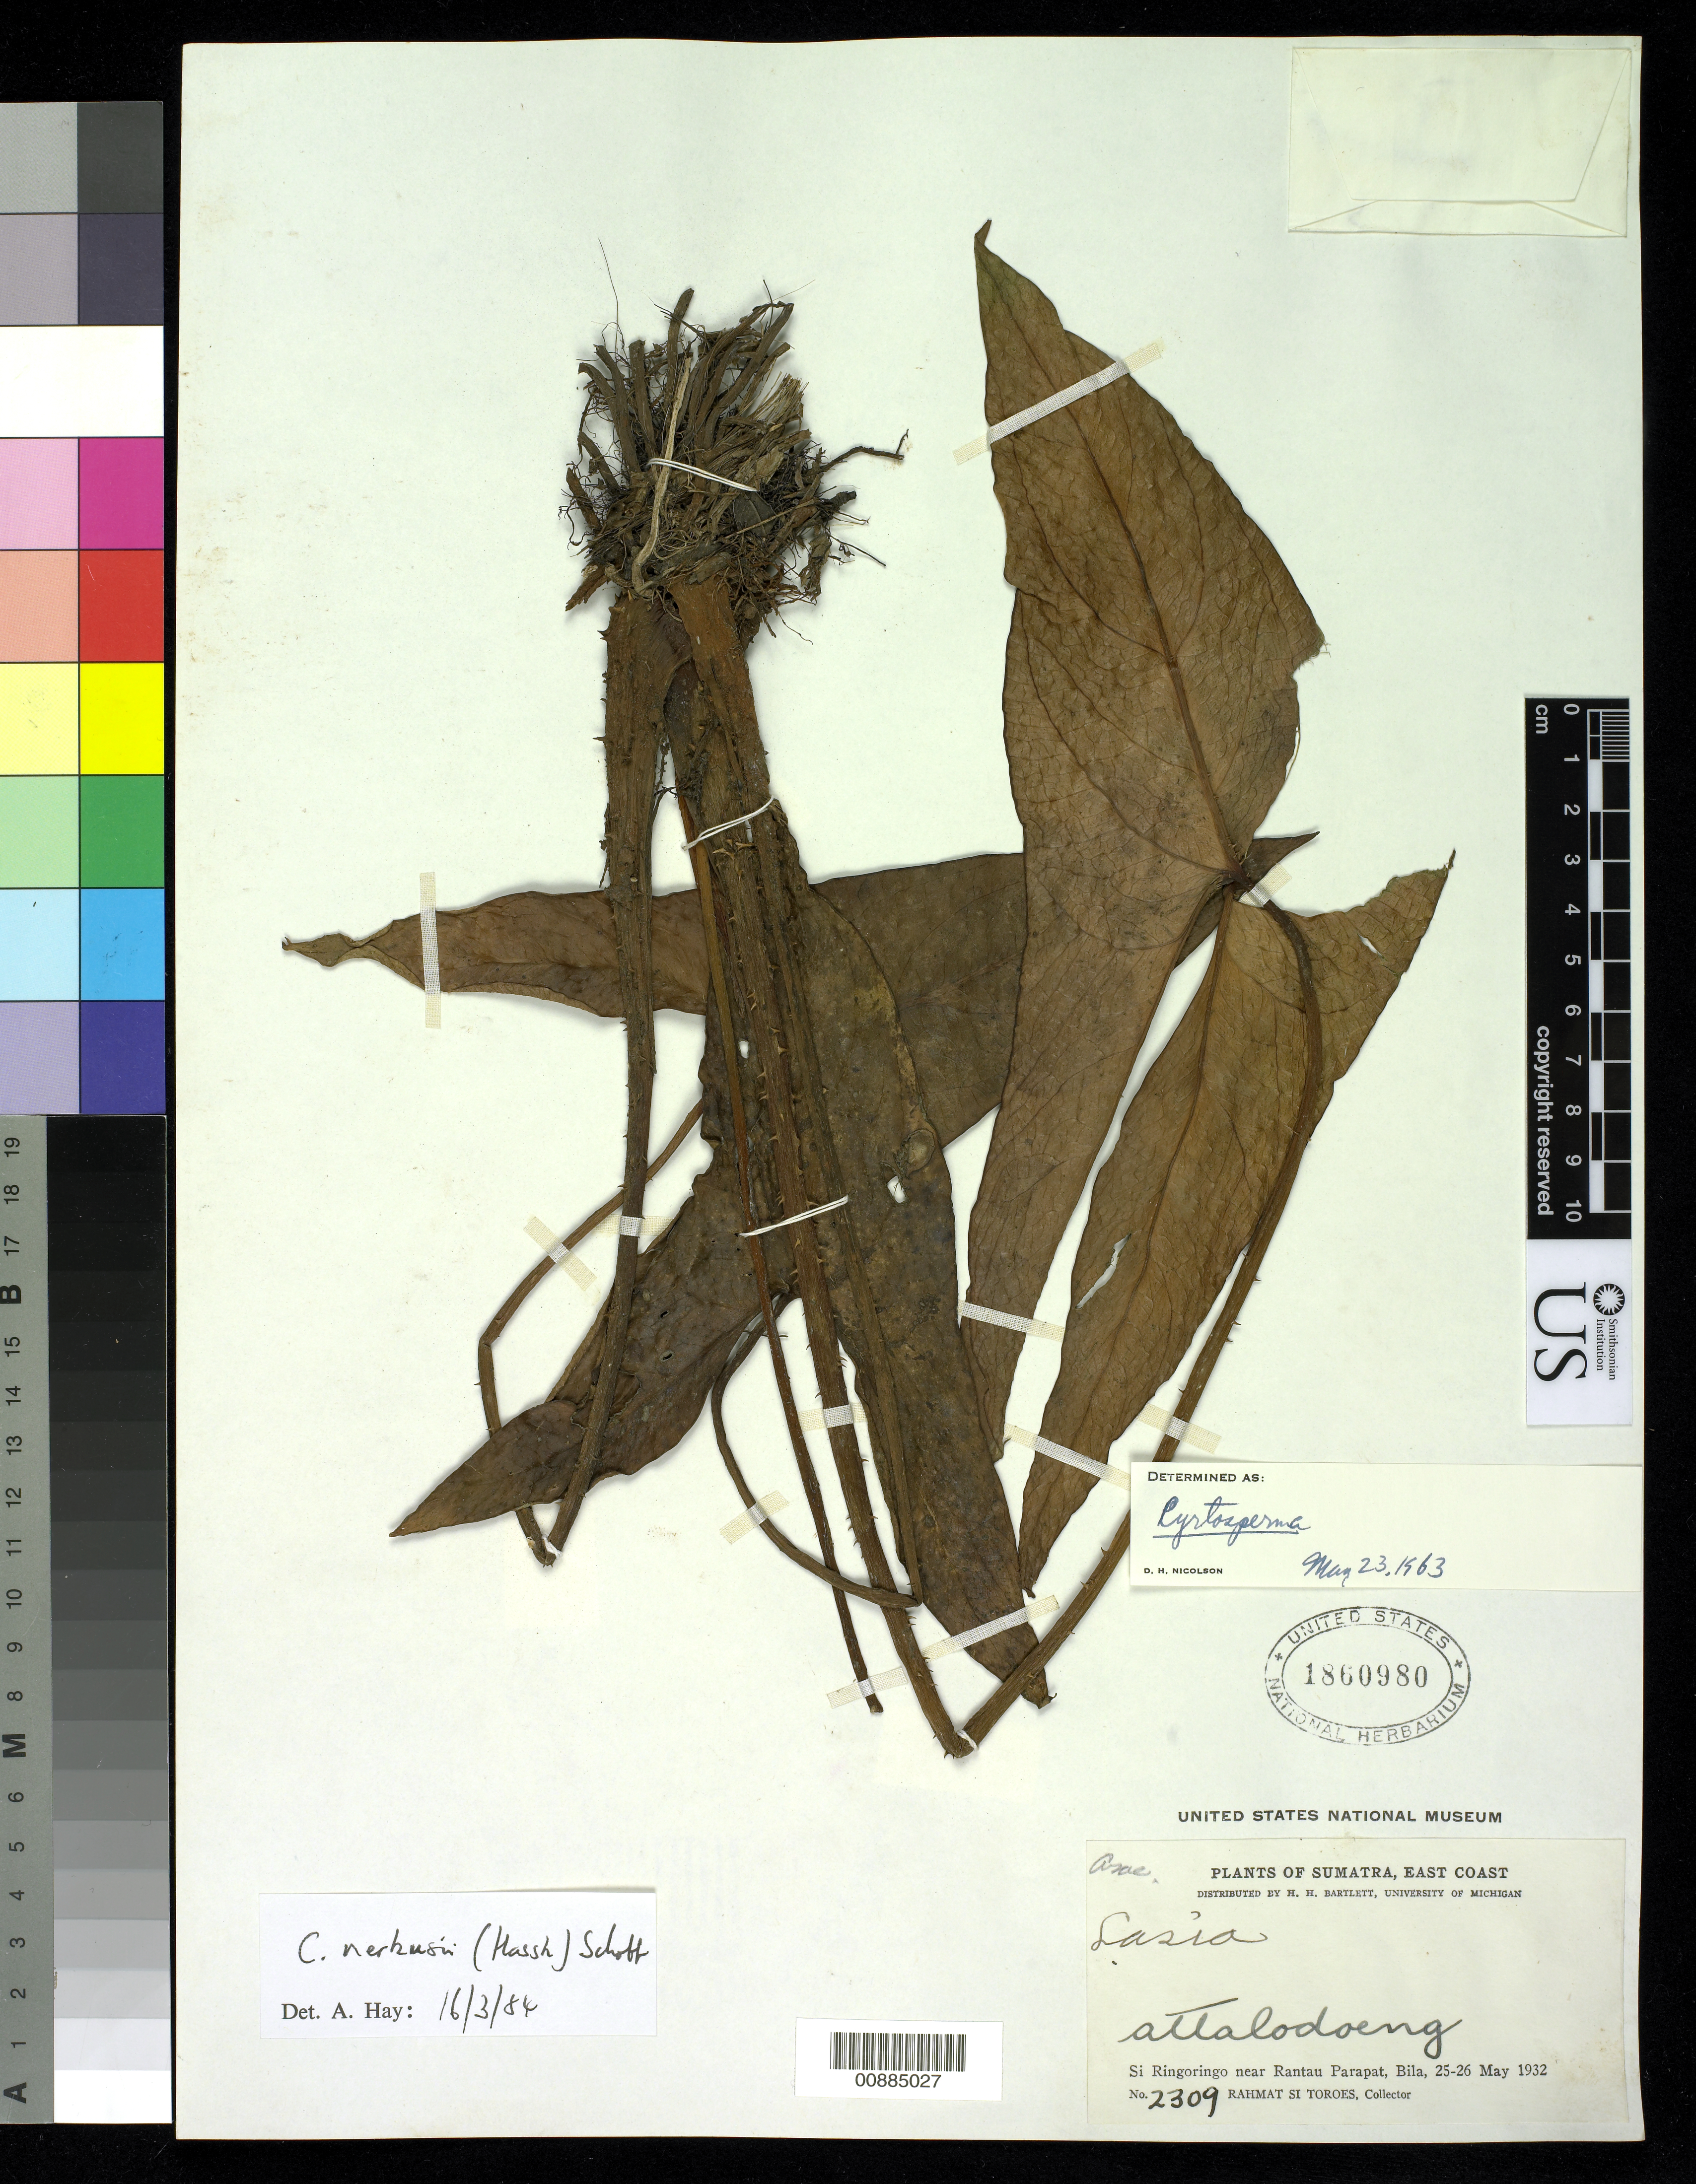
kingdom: Plantae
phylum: Tracheophyta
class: Liliopsida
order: Alismatales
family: Araceae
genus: Cyrtosperma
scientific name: Cyrtosperma merkusii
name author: (Hassk.) Schott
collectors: Rahmat Si Boeea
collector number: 2309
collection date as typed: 25 May 1932 to 26 May 1932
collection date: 1932-05-25/1932-05-26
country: Indonesia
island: Sumatra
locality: Si Ringoringo near Rantau Parapat, Bila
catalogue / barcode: US 1860980